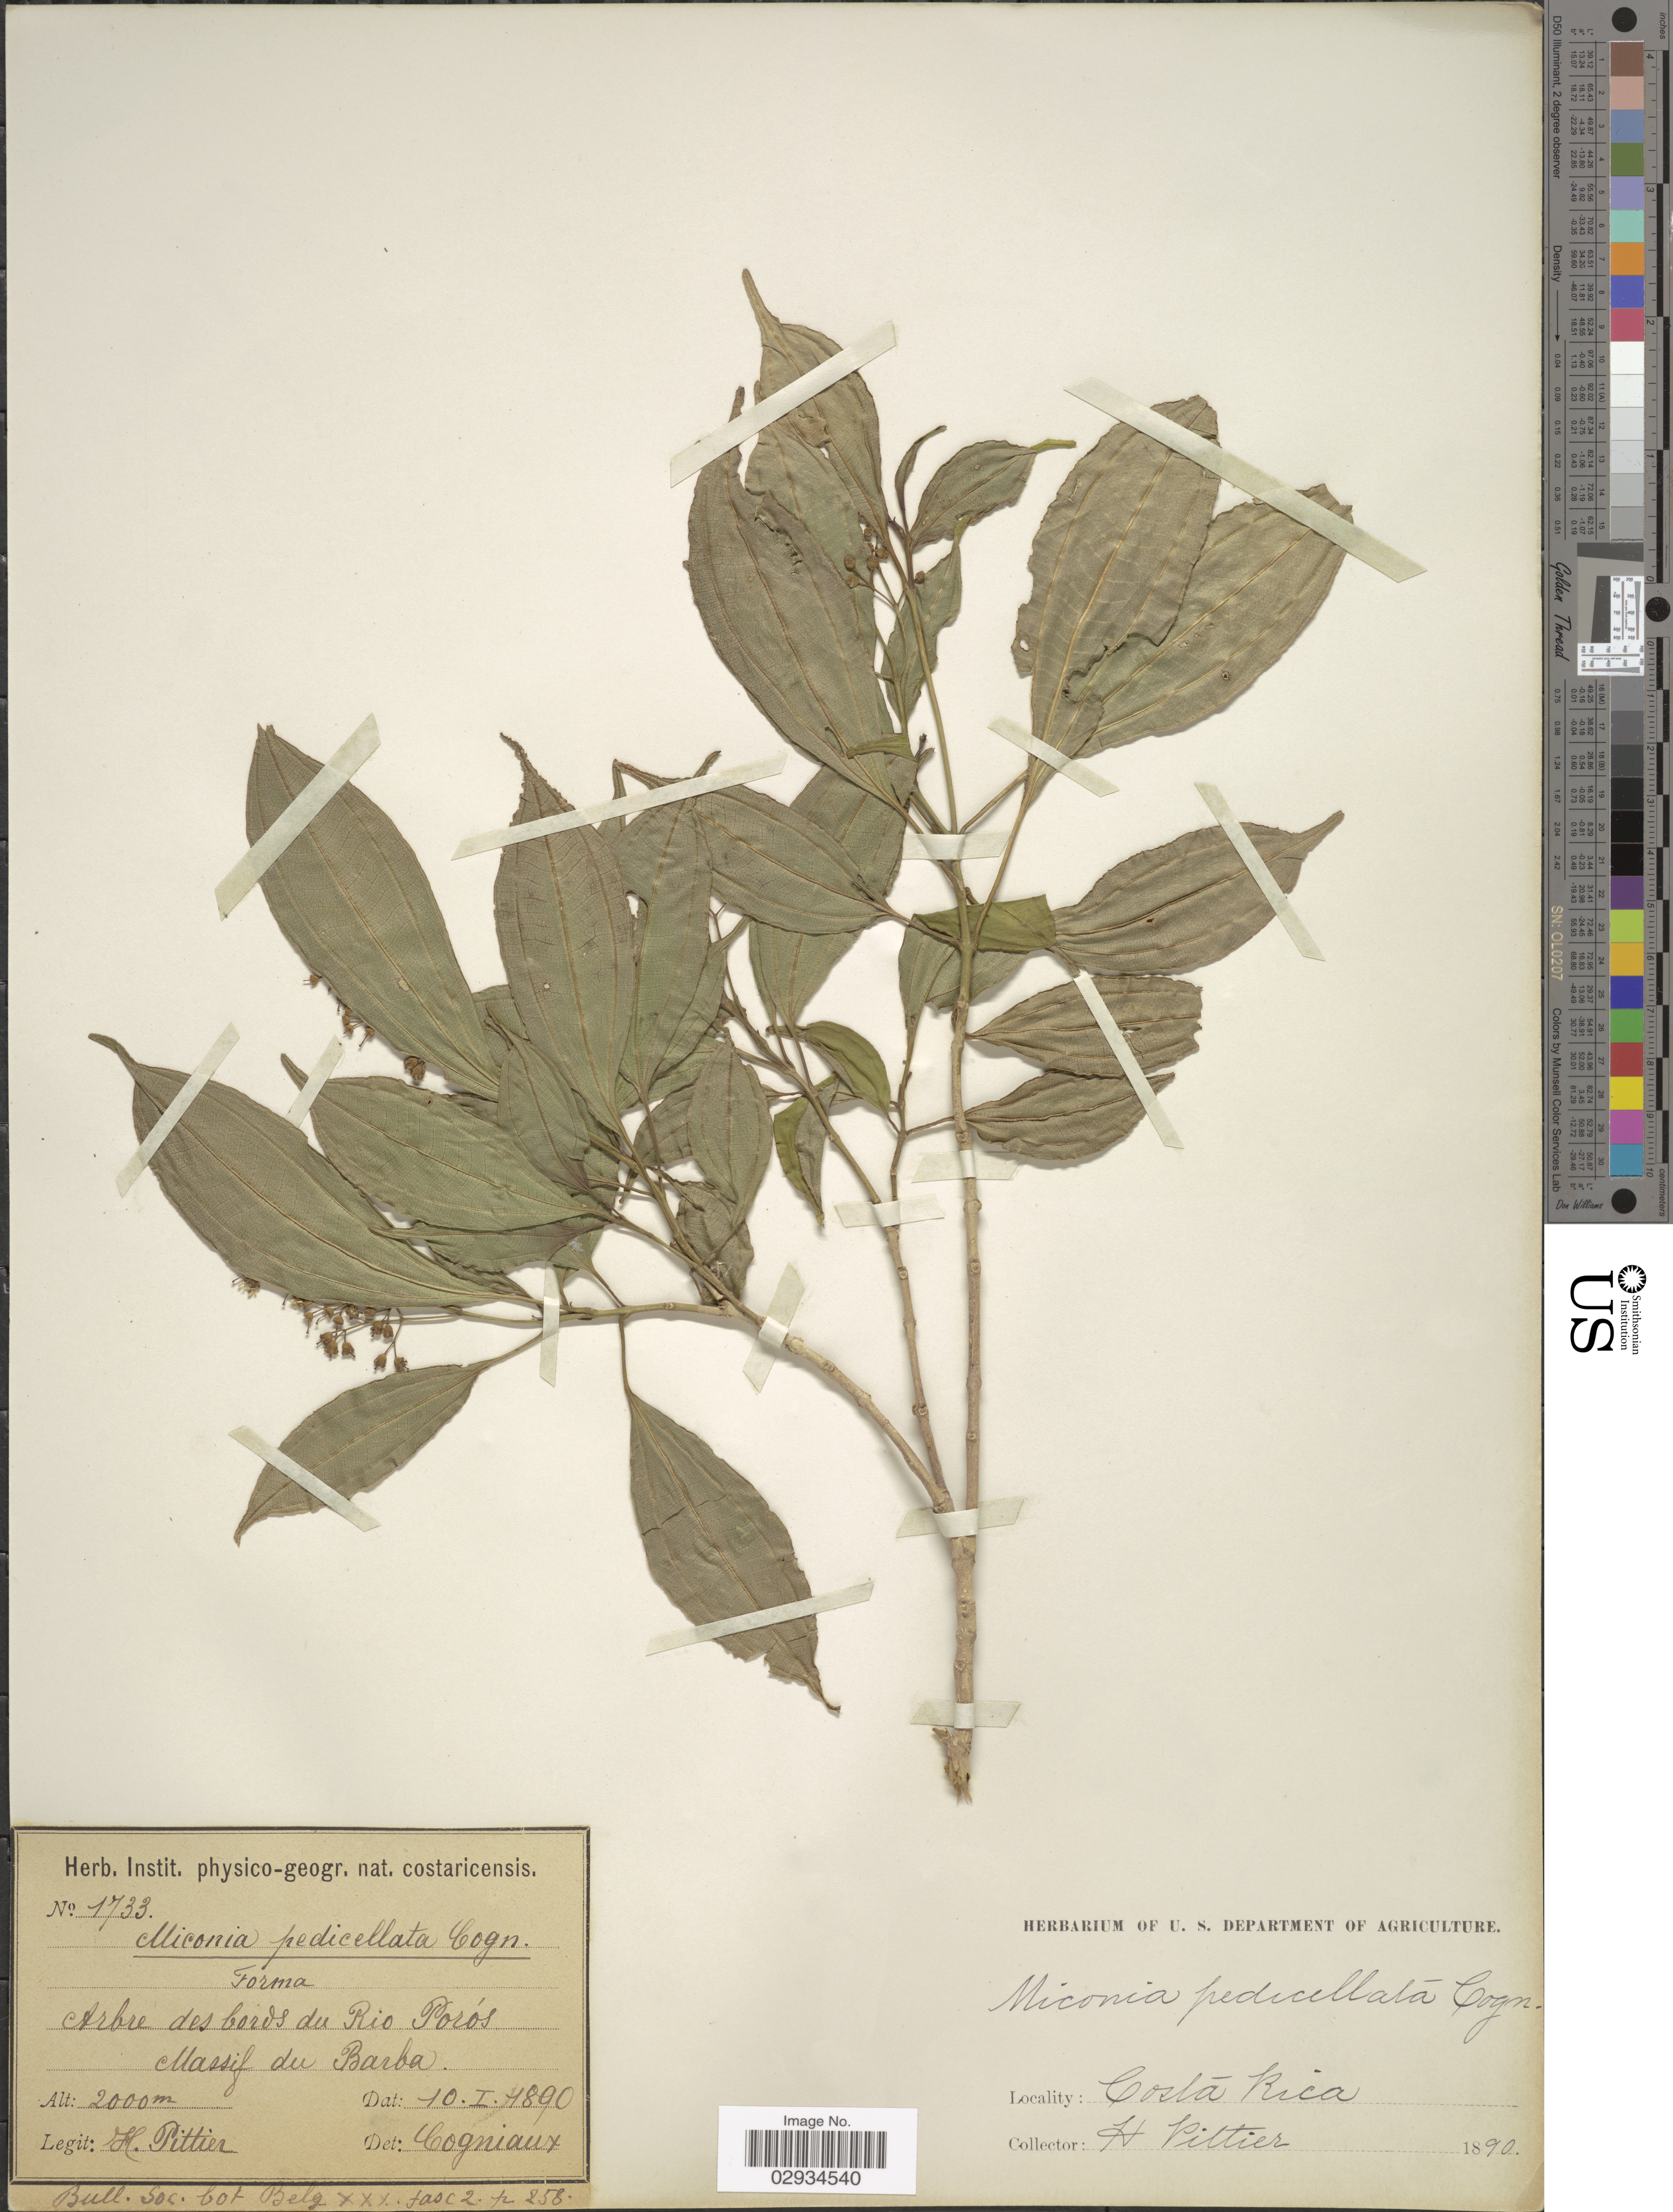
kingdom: Plantae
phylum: Tracheophyta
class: Magnoliopsida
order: Myrtales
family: Melastomataceae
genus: Miconia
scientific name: Miconia tonduzii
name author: Cogn. in A. DC.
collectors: H. F. Pittier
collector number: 1733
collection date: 1890-01-10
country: Costa Rica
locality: Arbre des bords du Rio Porós. Massif du Barba.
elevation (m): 2000